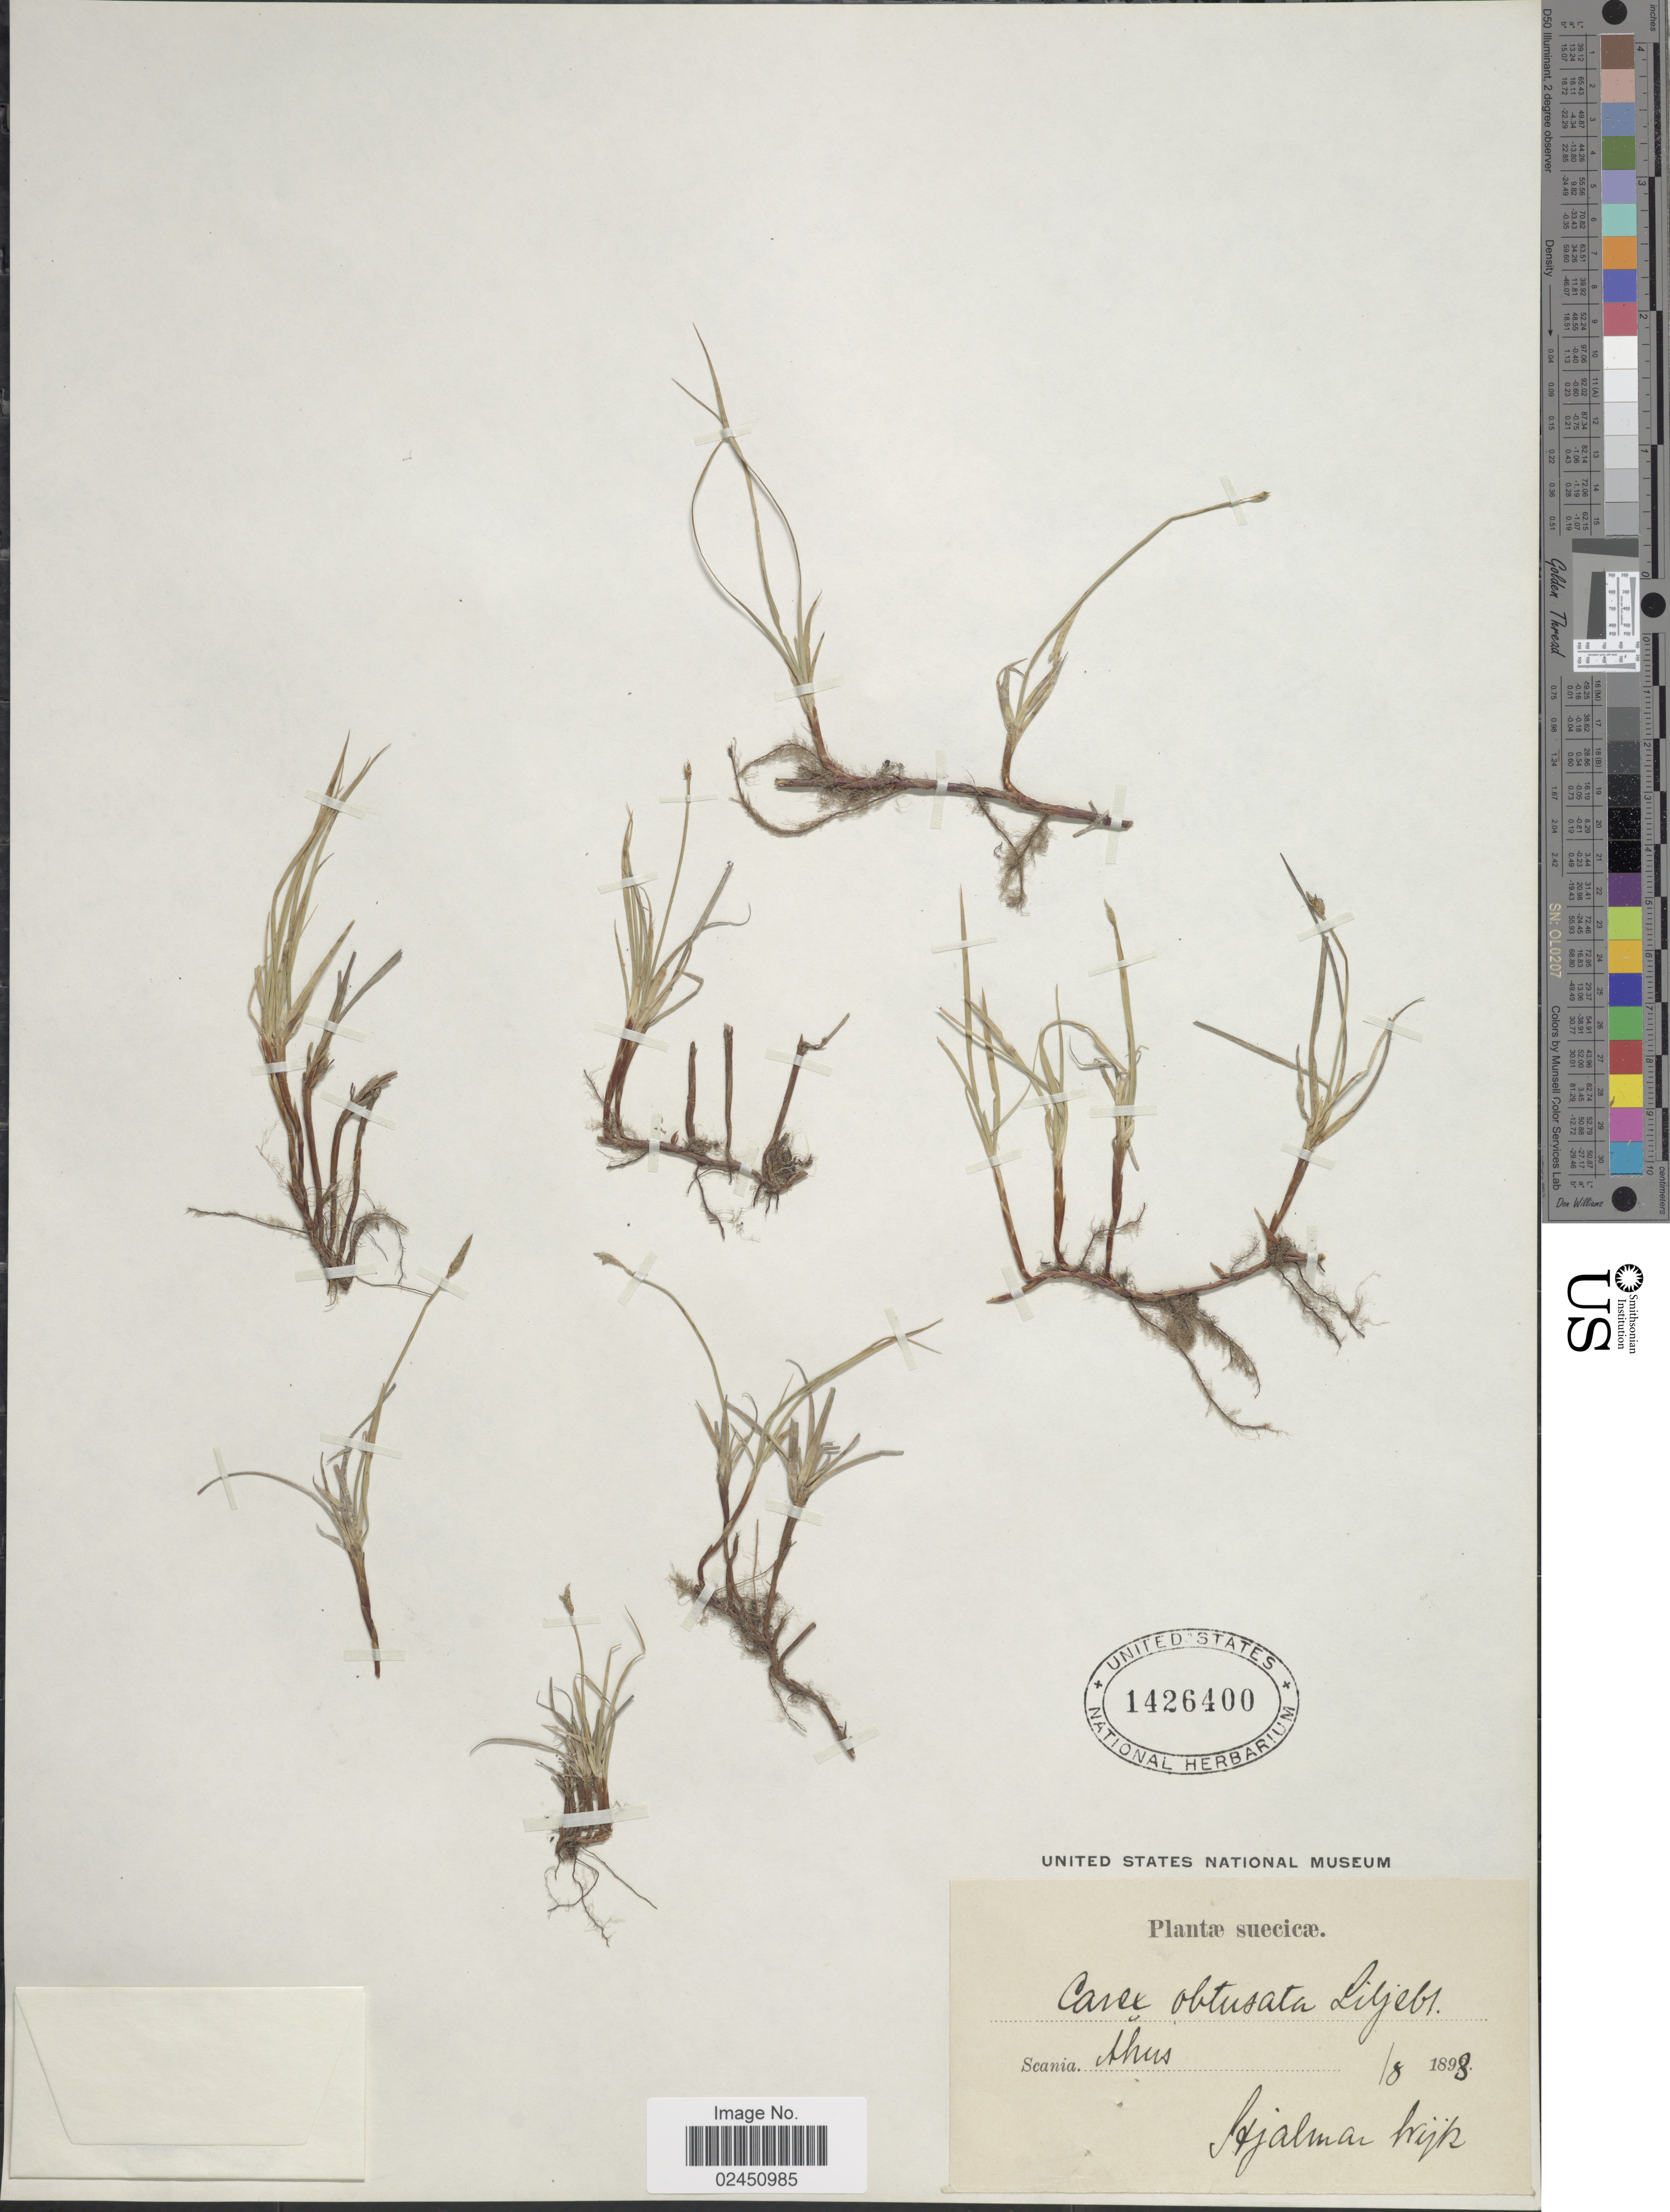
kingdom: Plantae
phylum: Tracheophyta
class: Liliopsida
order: Poales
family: Cyperaceae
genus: Carex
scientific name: Carex obtusata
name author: Lilj.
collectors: H. Wijk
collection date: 1898-08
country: Sweden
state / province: Skåne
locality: Suecicae, Scania Åhus.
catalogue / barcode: US 1426400